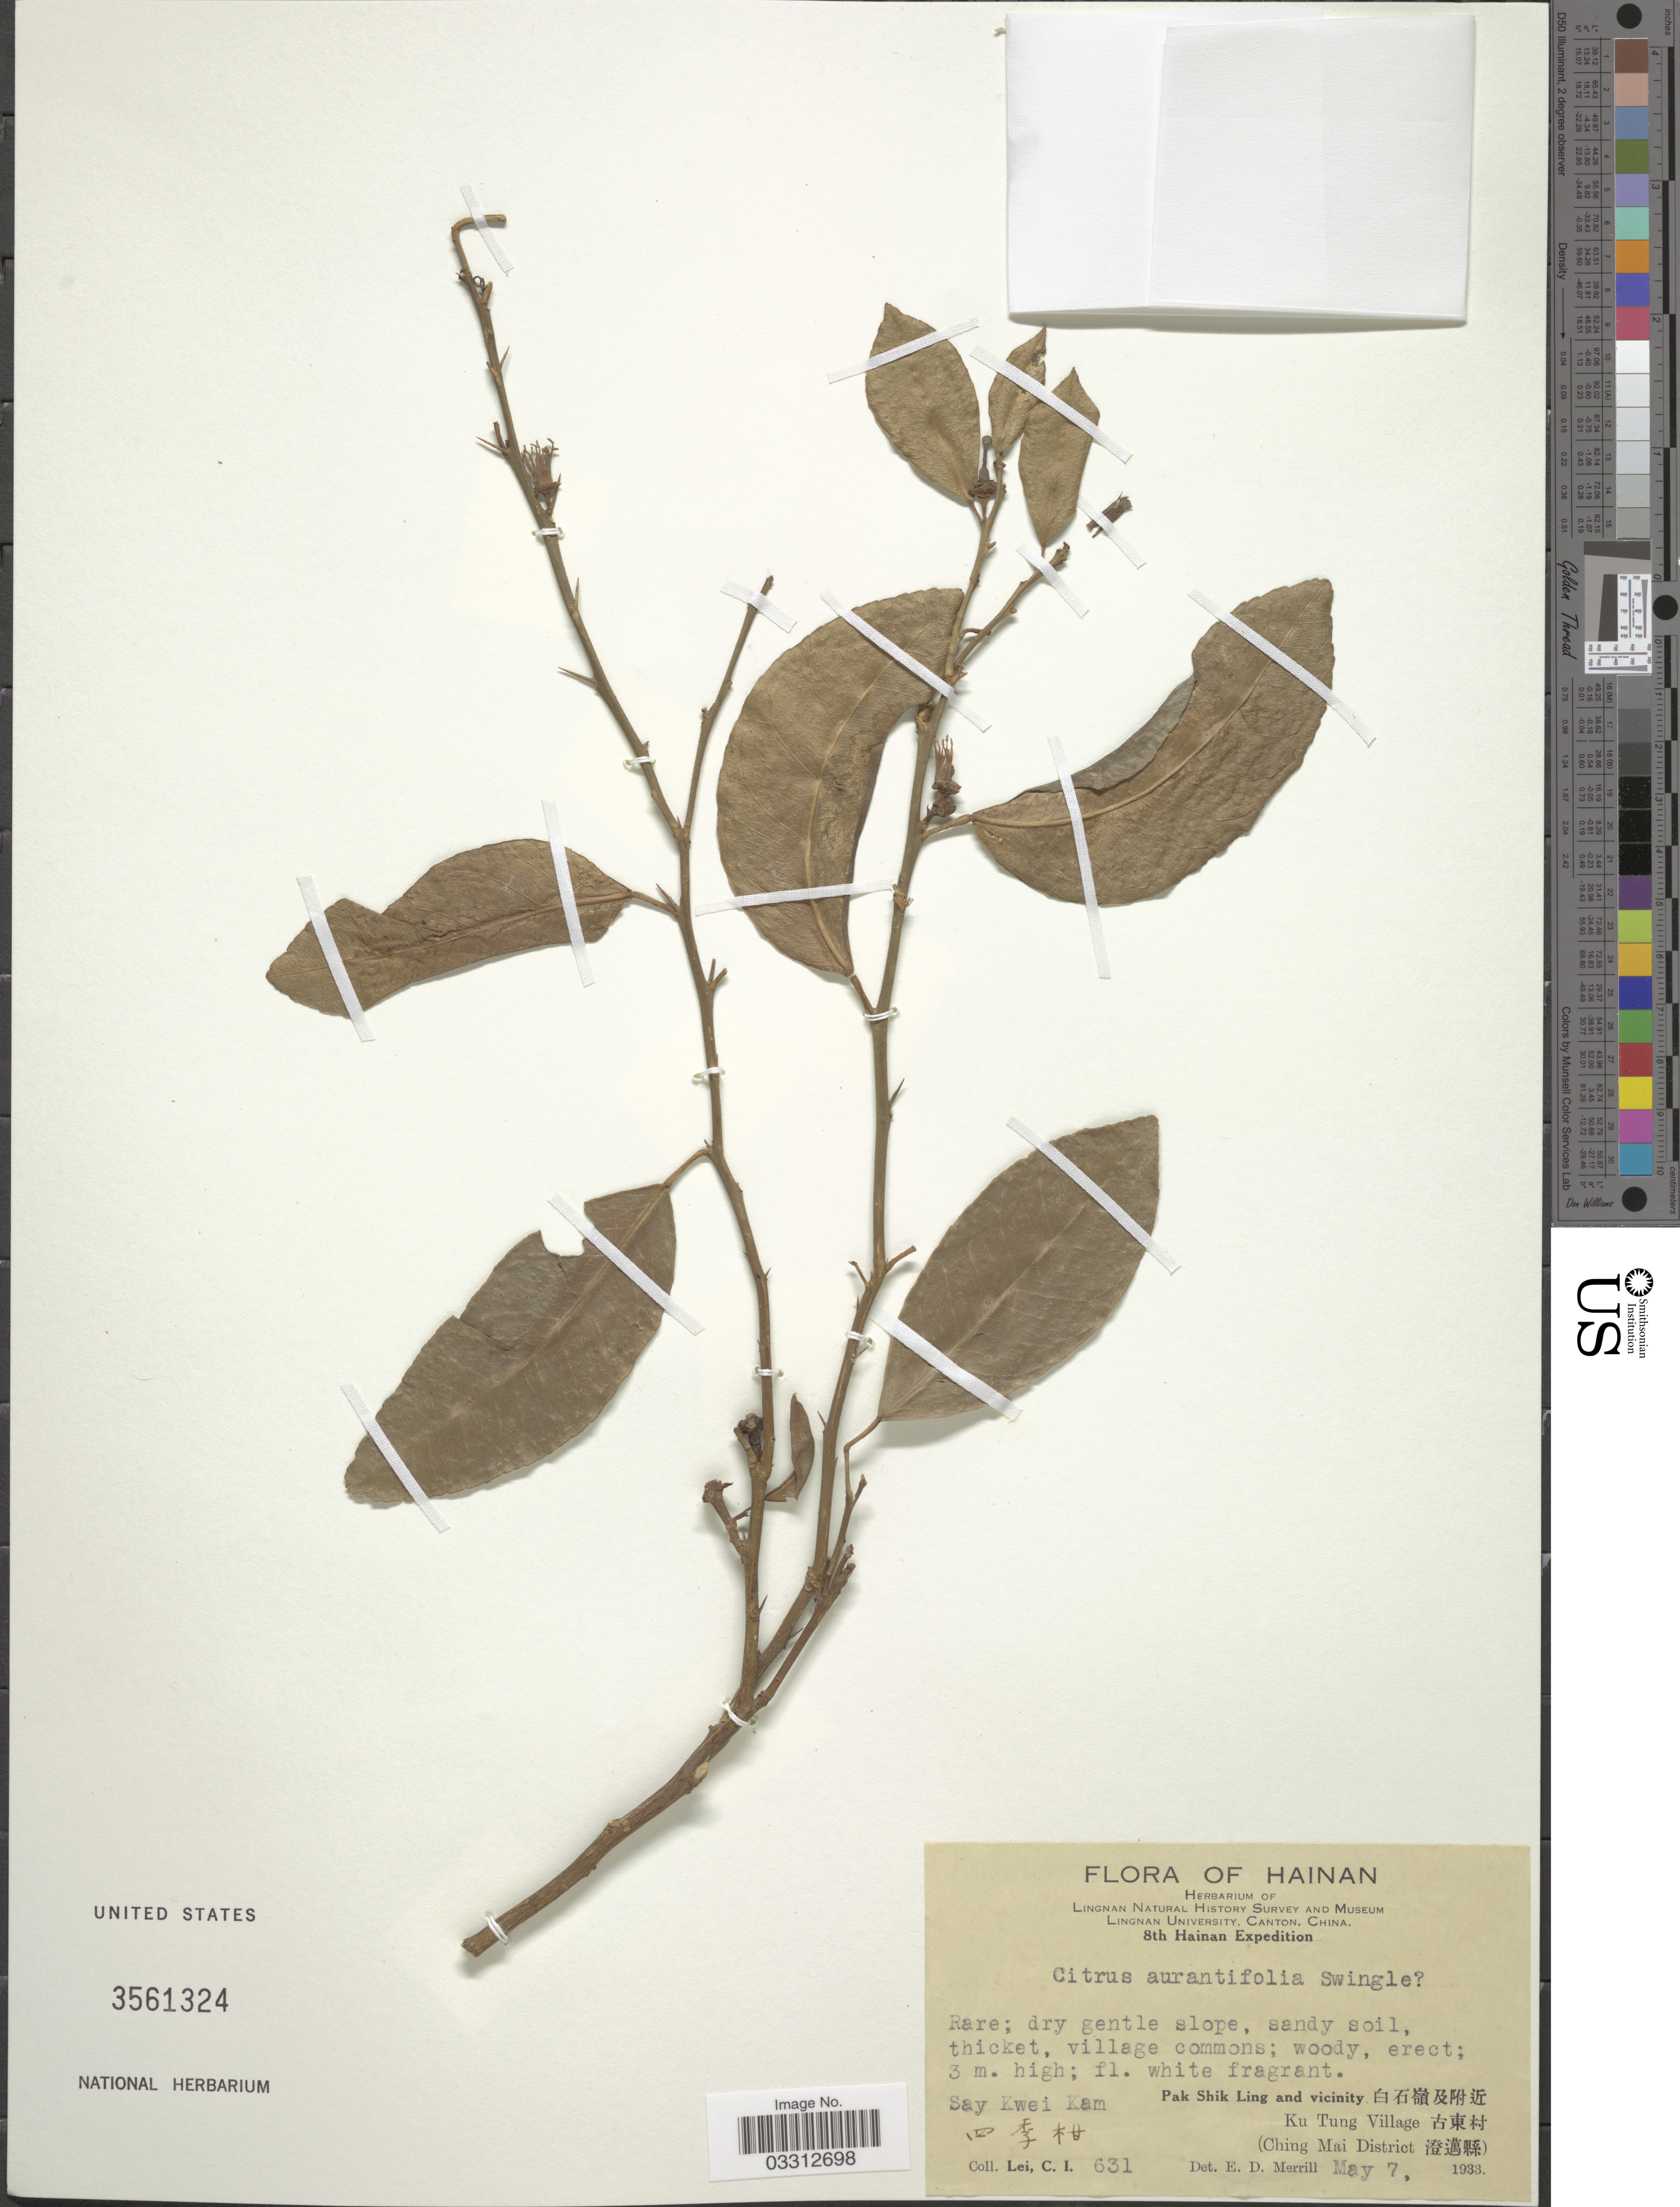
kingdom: Plantae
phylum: Tracheophyta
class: Magnoliopsida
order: Sapindales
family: Rutaceae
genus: Citrus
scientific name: Citrus x aurantifolia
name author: (Christm.) Swingle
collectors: C. I. Lei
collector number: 631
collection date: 1933-05-07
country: China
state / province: Hainan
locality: Say Kwei Kam [unsure placement] Pak Shik Ling and vicinity X, Ku Tung Village X, (Ching Mai District X).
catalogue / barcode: US 3561324